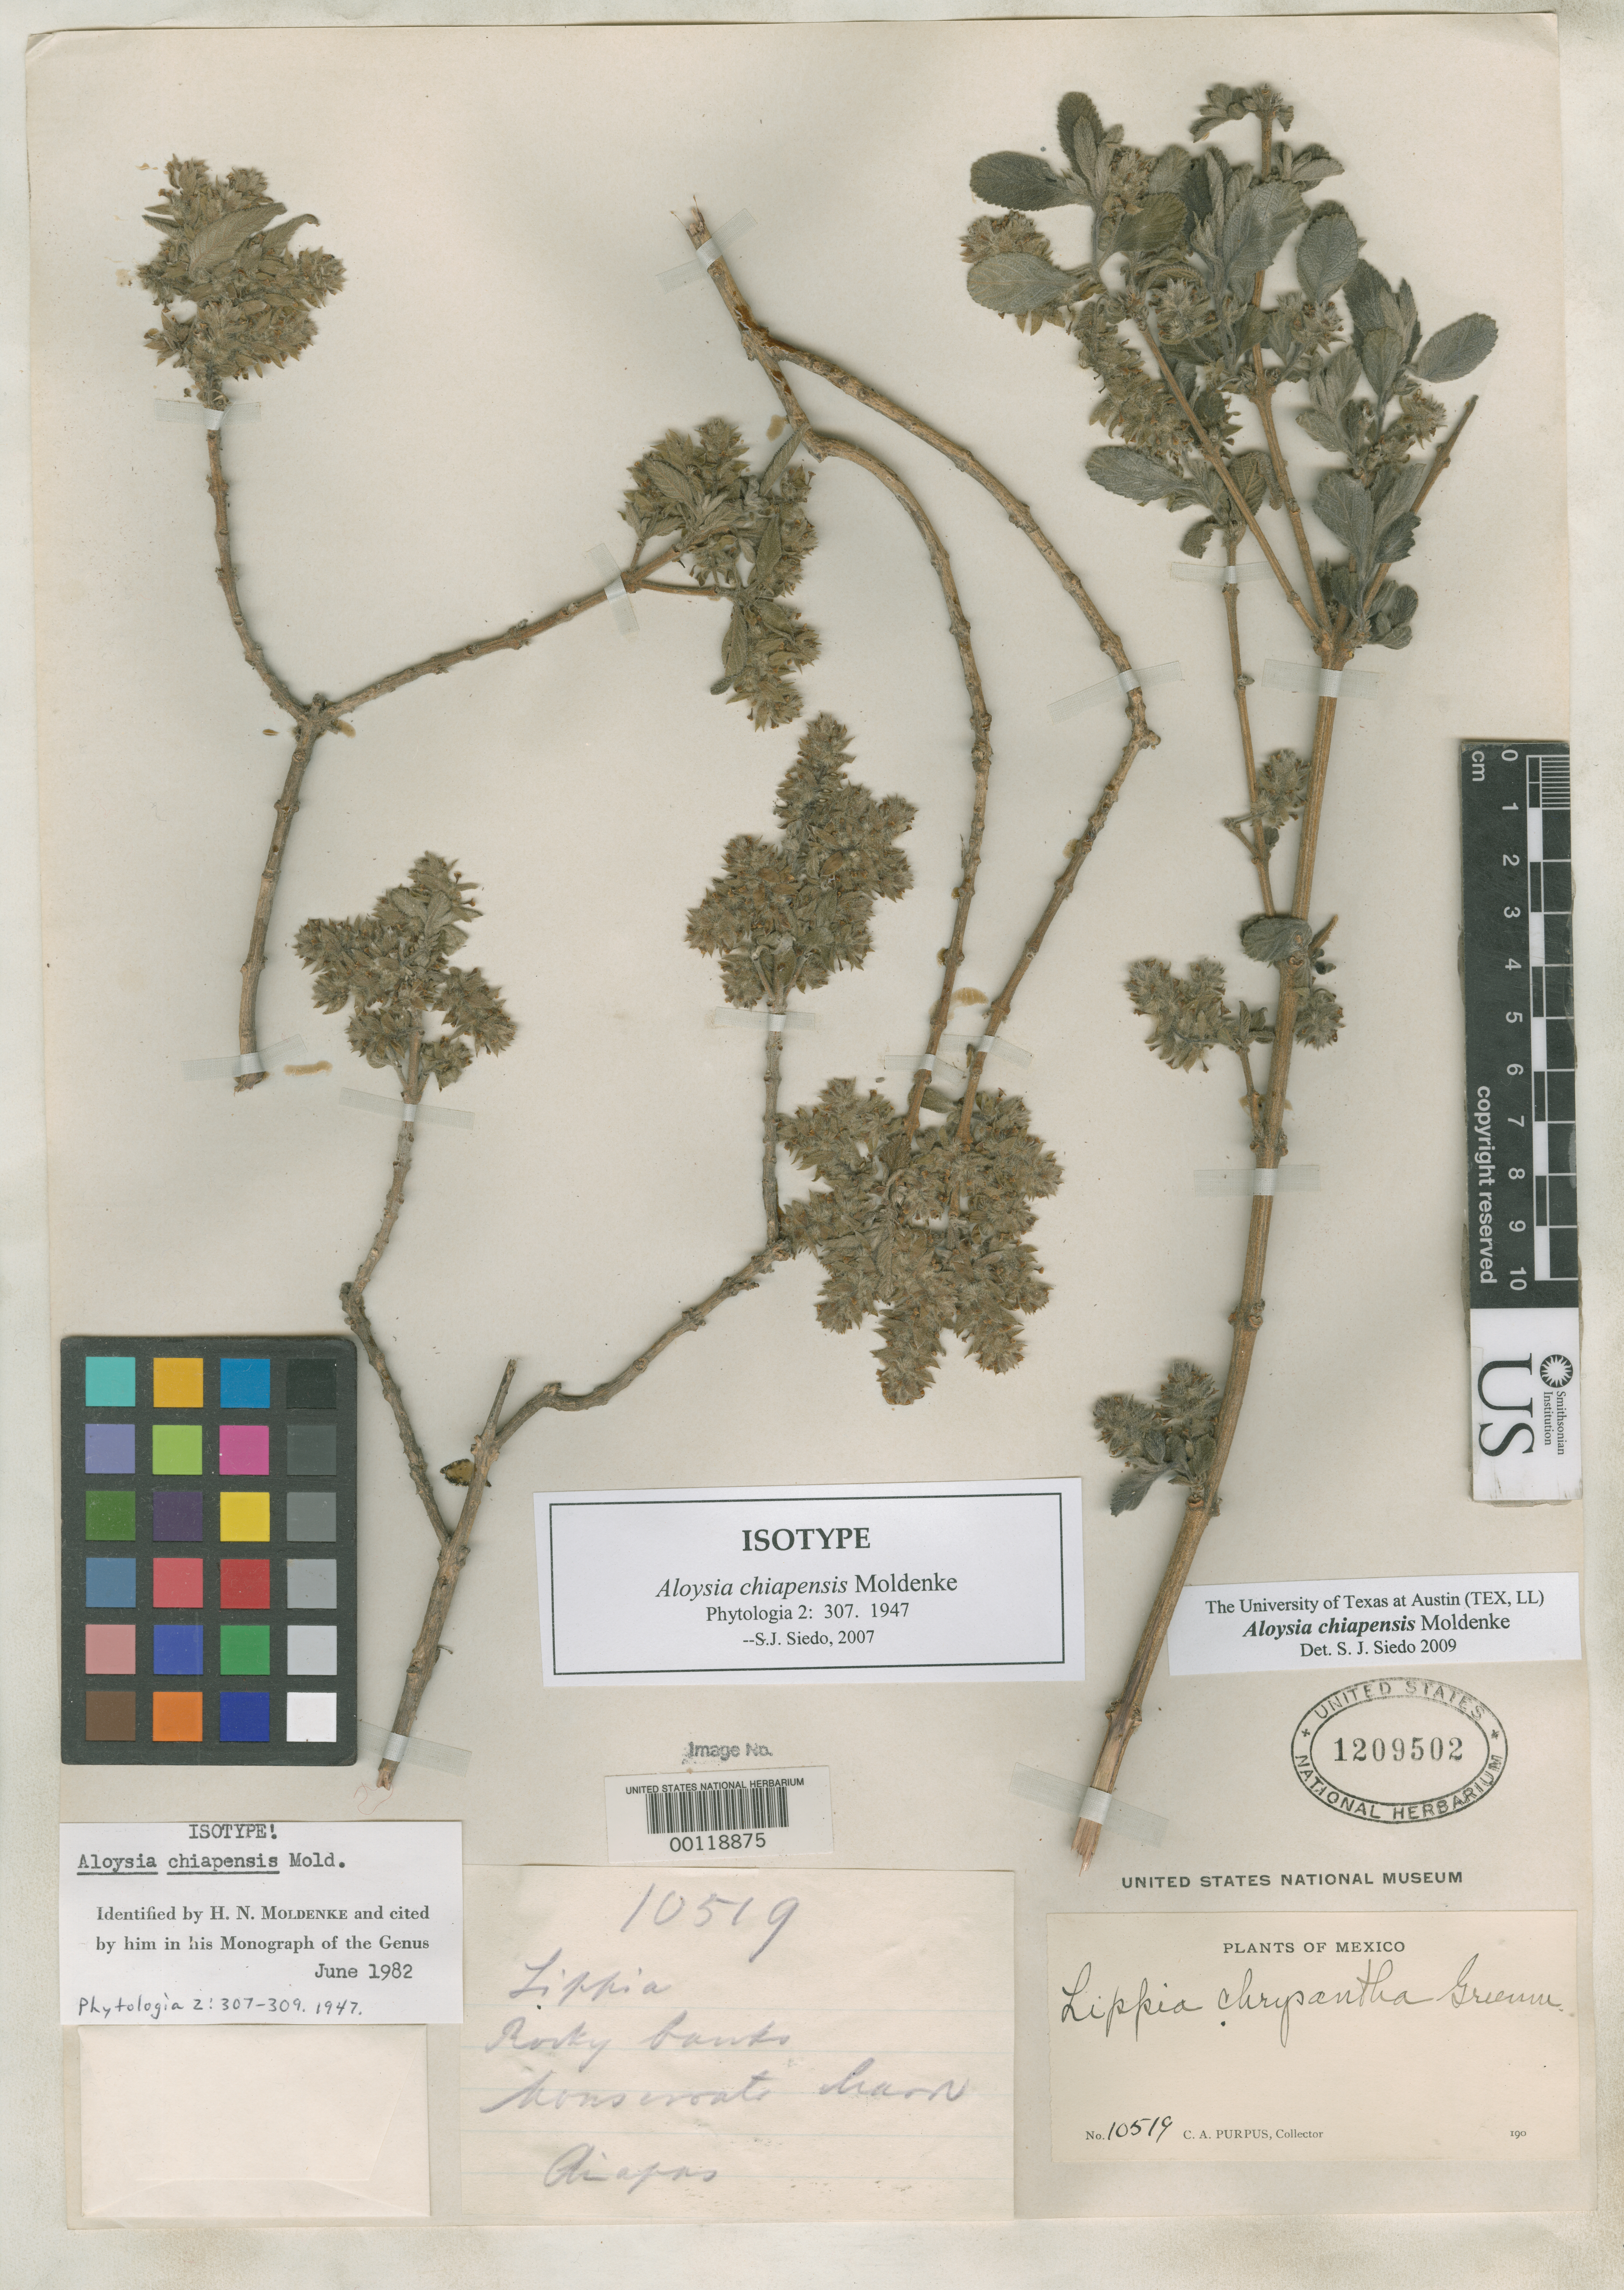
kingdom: Plantae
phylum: Tracheophyta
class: Magnoliopsida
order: Lamiales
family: Verbenaceae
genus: Aloysia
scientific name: Aloysia chiapensis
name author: Moldenke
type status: Isotype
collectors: C. A. Purpus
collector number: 10519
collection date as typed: Mar 1925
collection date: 1925-03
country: Mexico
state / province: Chiapas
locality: Monserrate.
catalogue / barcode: US 1209502